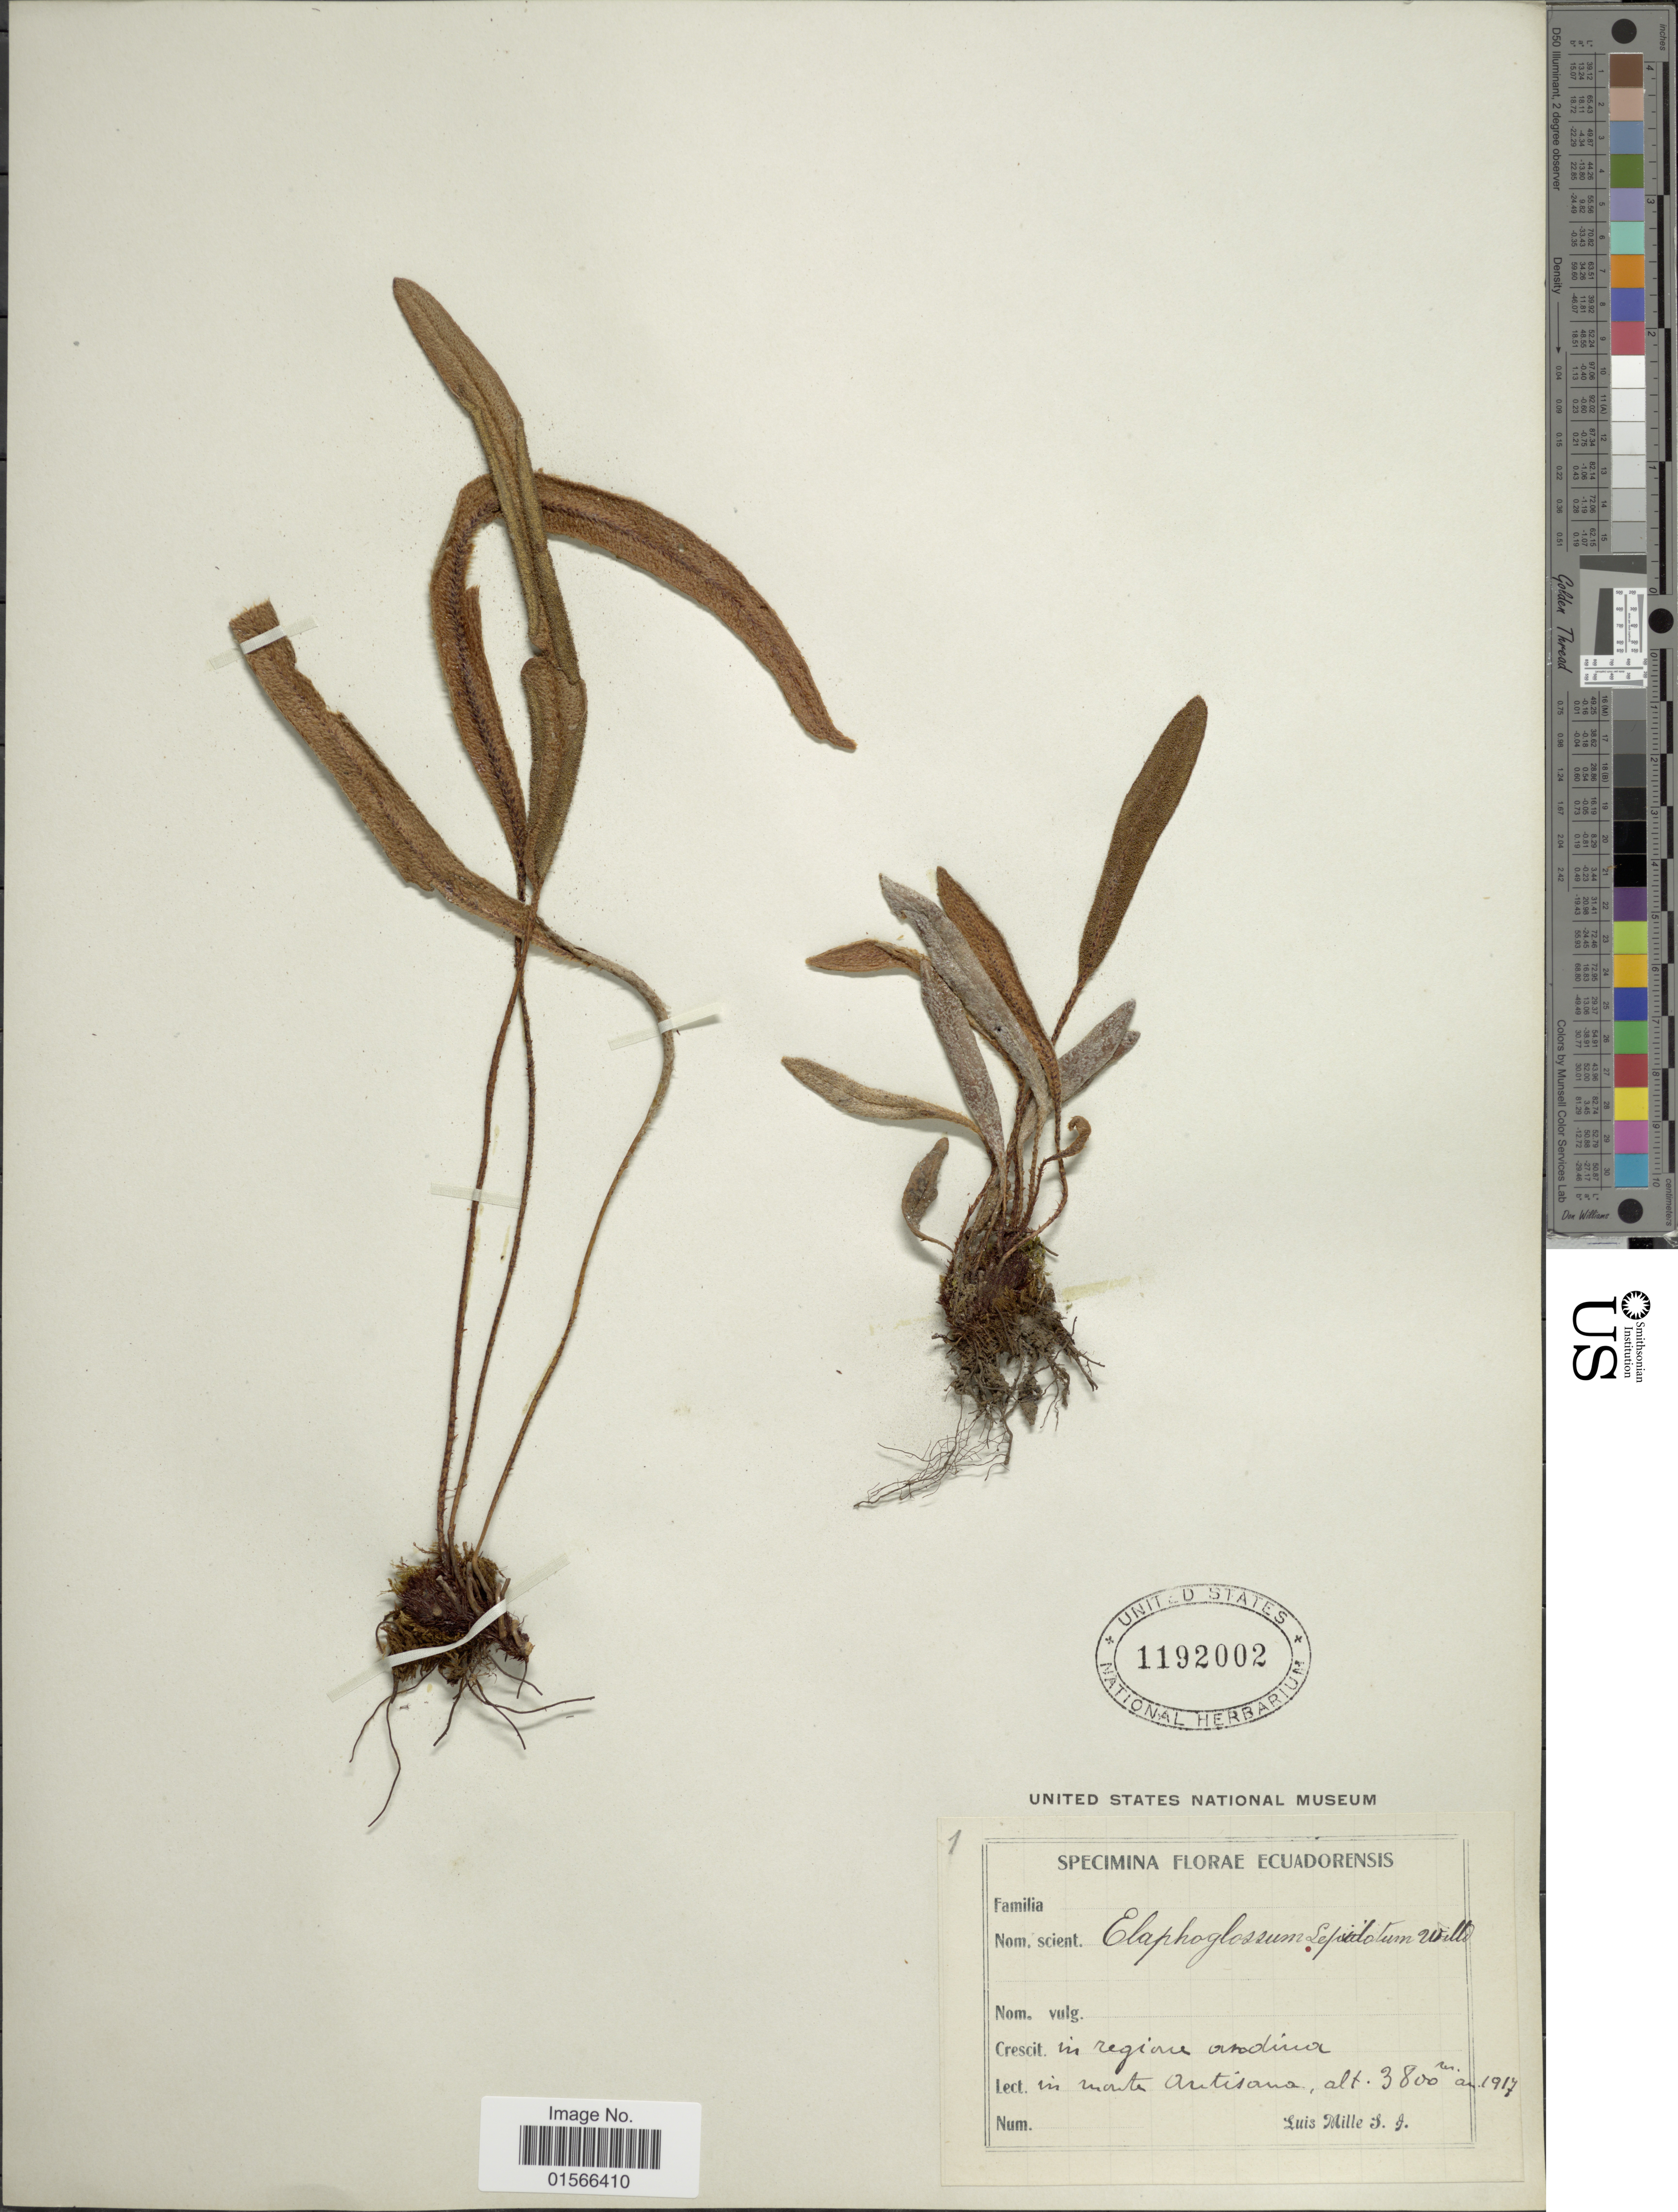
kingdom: Plantae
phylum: Tracheophyta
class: Polypodiopsida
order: Polypodiales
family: Dryopteridaceae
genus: Elaphoglossum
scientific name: Elaphoglossum dombeyanum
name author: (Fée) T.B. Moore & Houlston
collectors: L. Mille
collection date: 1917-08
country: Ecuador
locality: In regione andina, in monte Antisana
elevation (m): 3800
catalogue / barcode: US 1192002